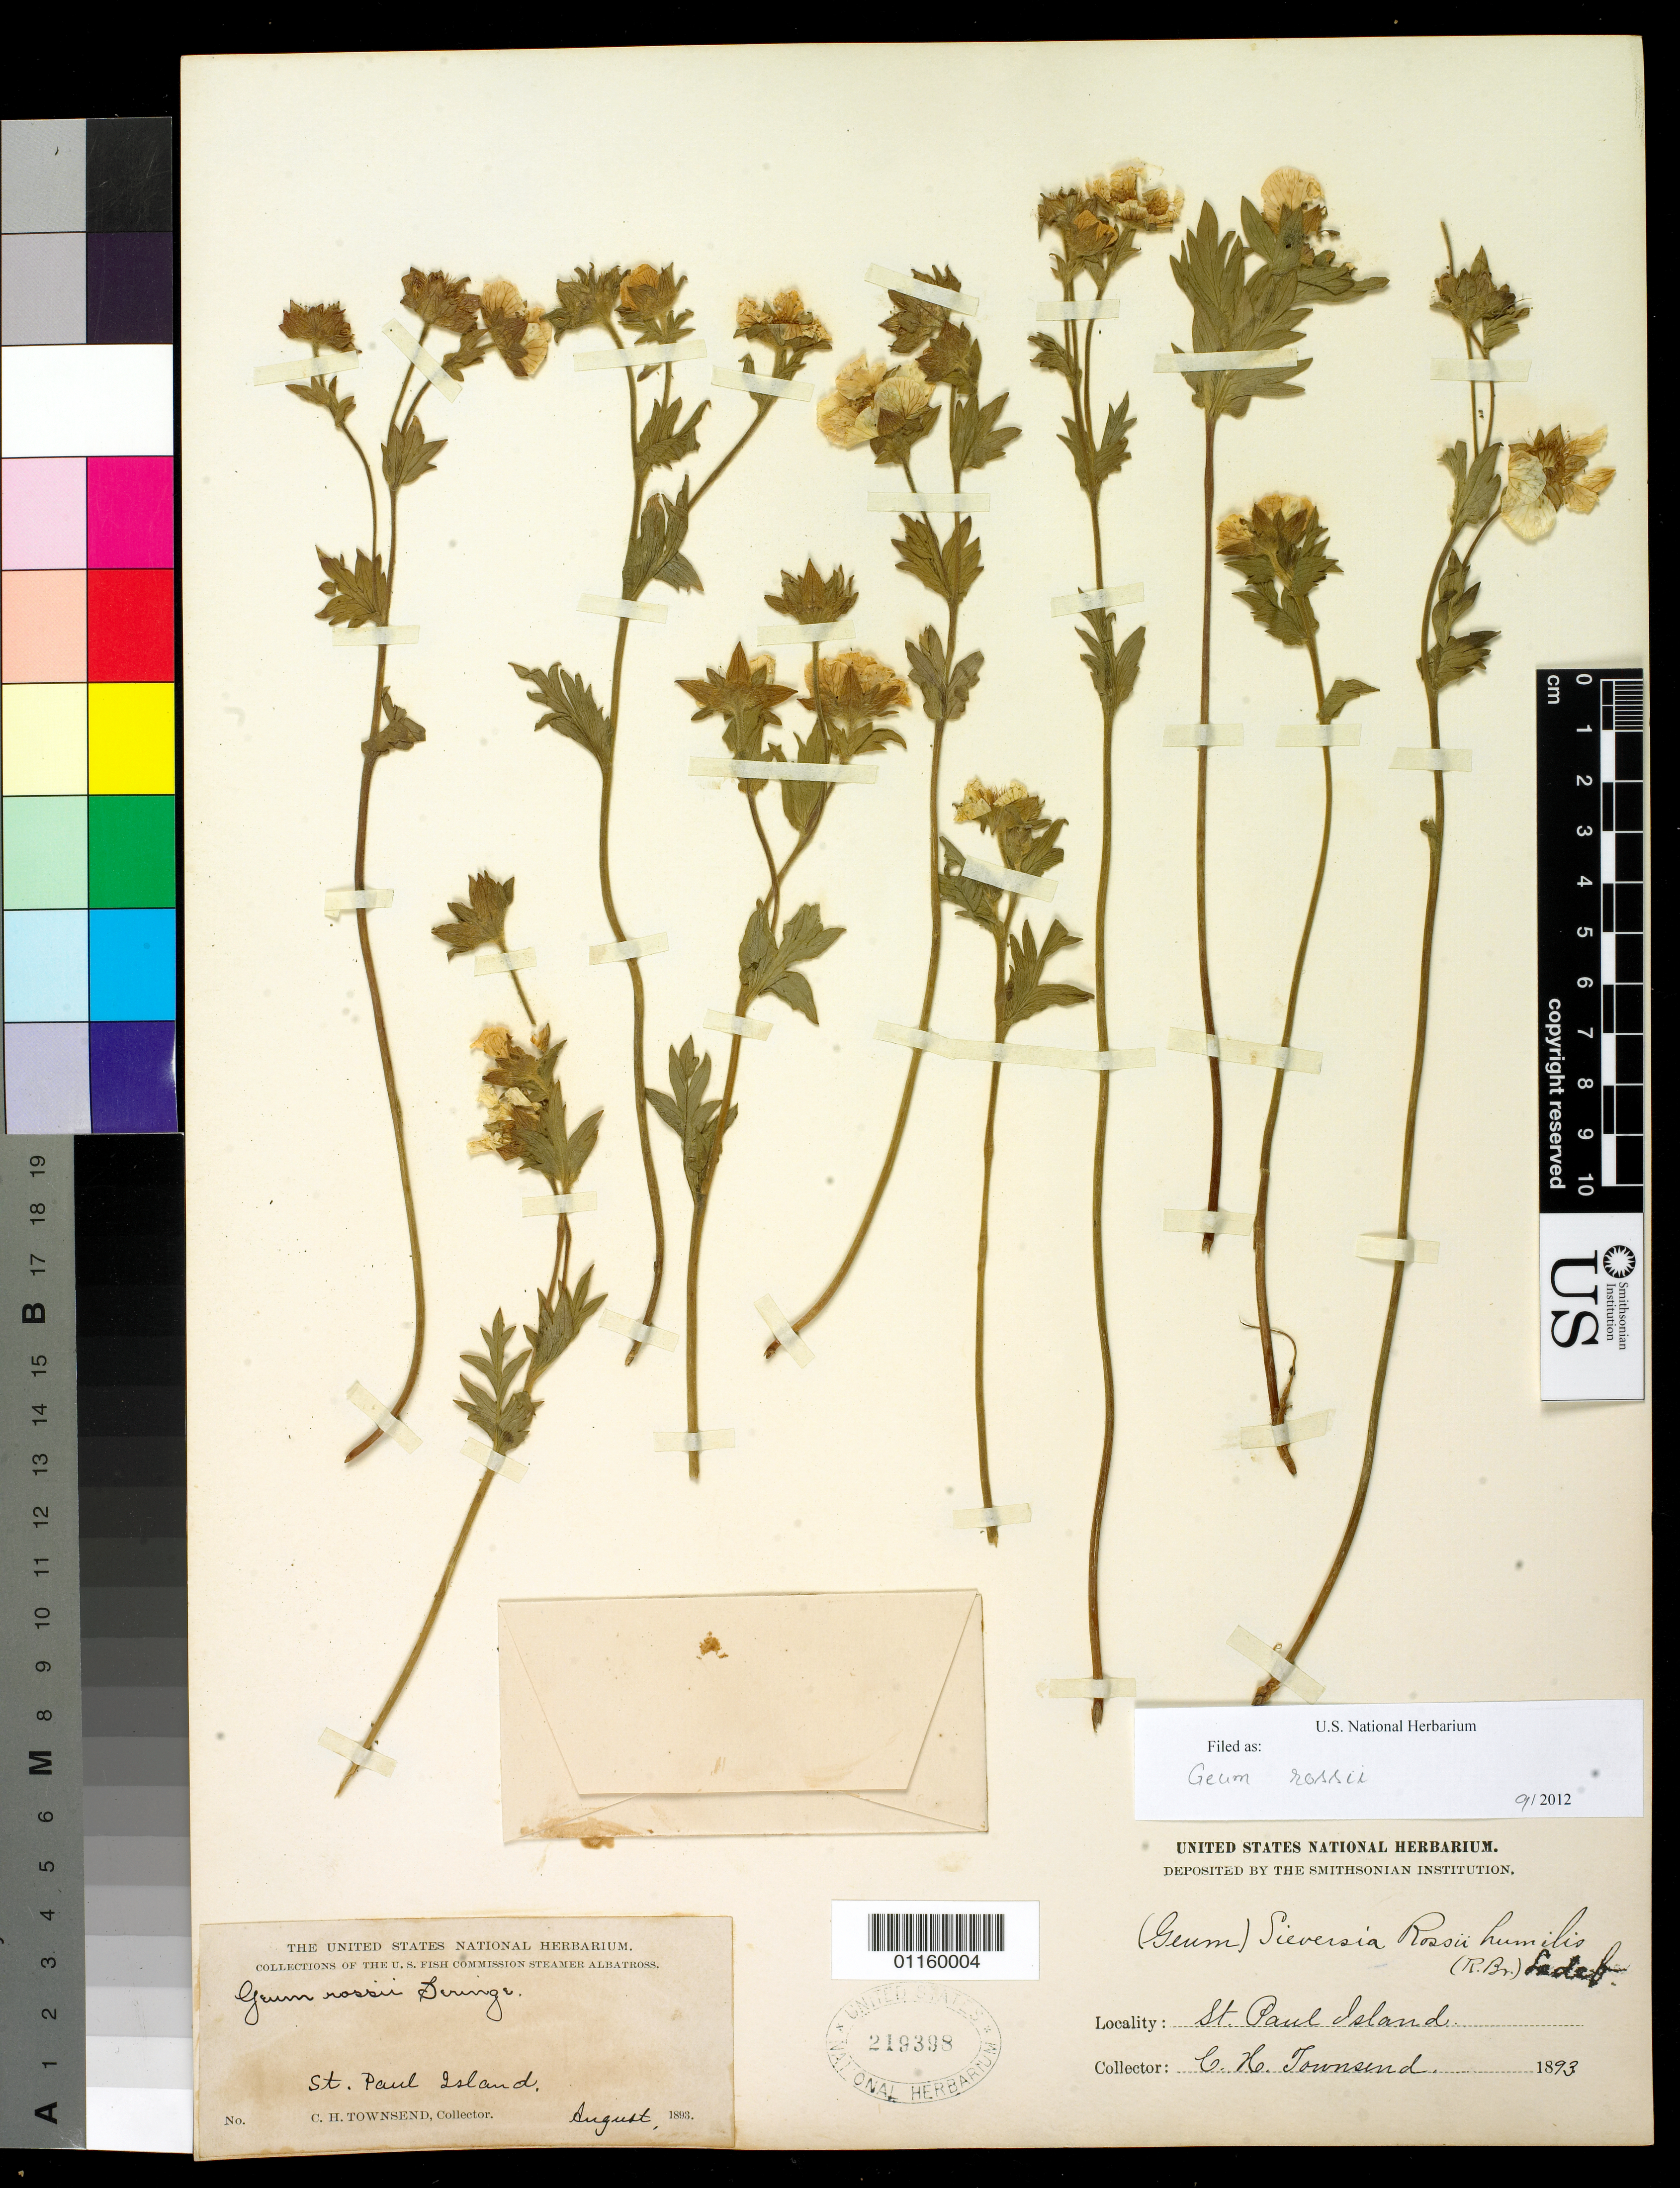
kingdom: Plantae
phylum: Tracheophyta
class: Magnoliopsida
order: Rosales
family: Rosaceae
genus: Geum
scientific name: Geum rossii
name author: (R. Br.) Ser.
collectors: C. H. Townsend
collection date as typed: Aug 1893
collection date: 1893-08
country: United States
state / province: Alaska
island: St. Paul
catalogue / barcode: US 219398